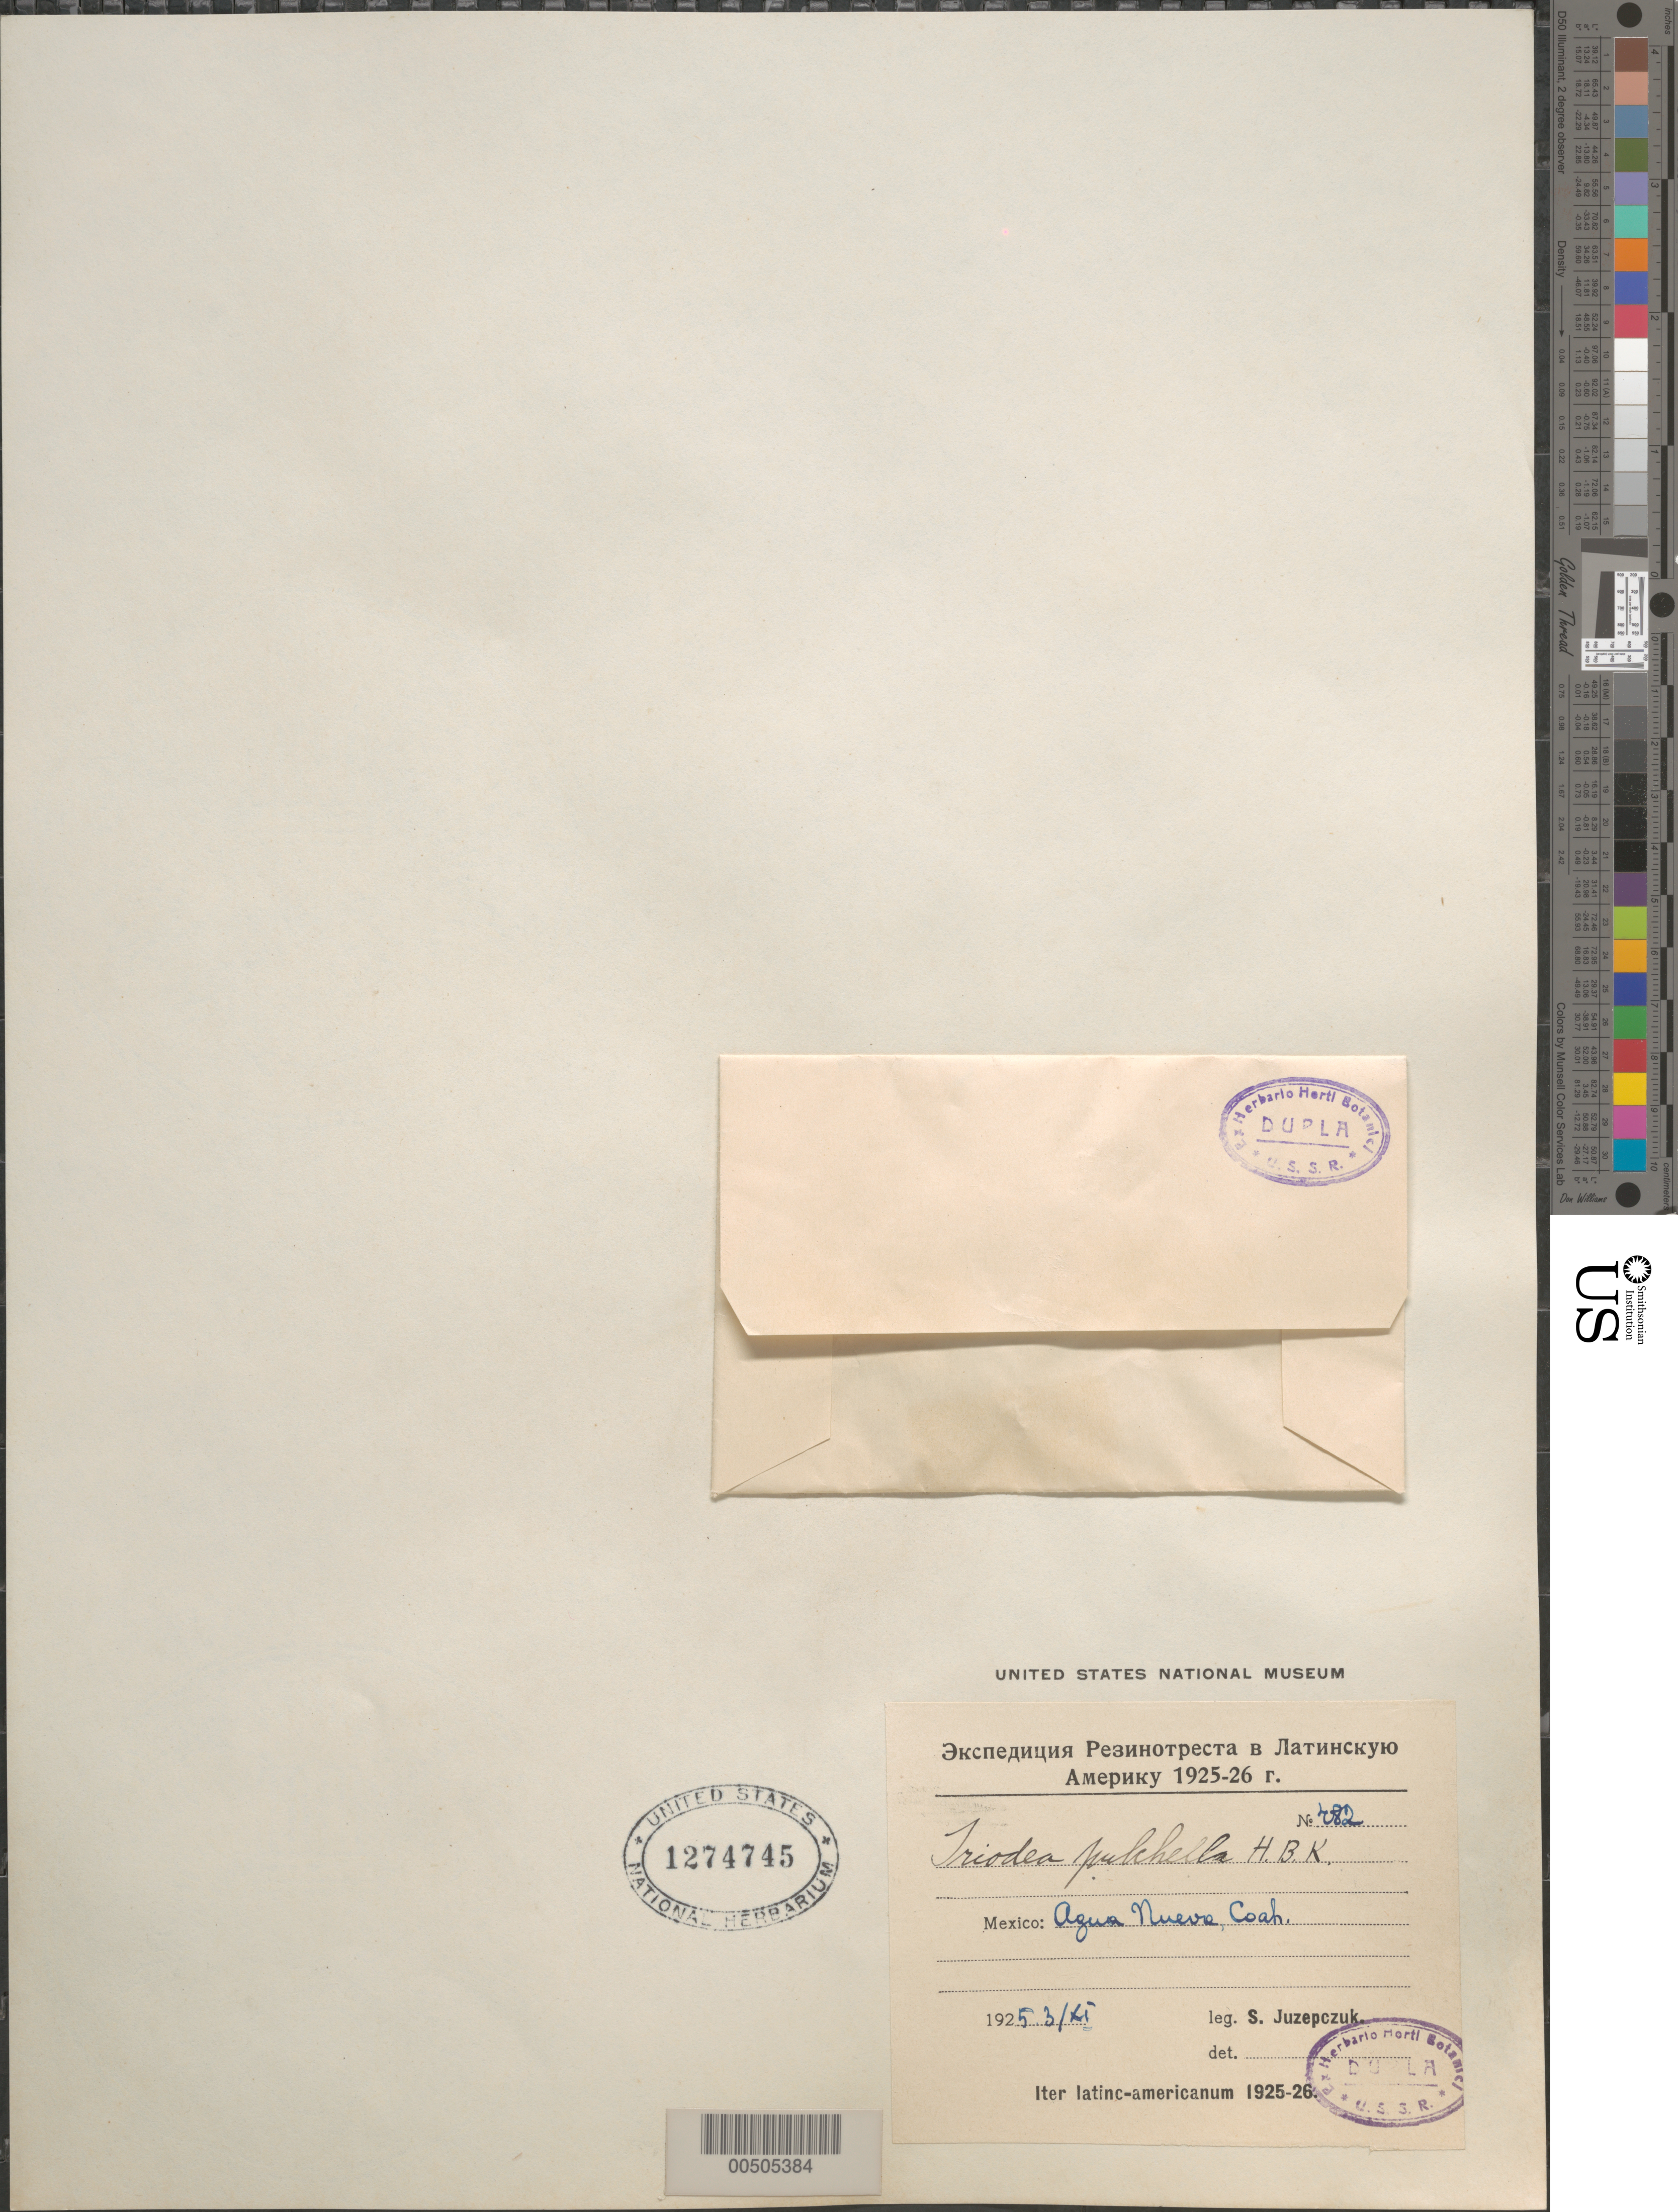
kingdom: Plantae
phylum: Tracheophyta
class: Liliopsida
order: Poales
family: Poaceae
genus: Erioneuron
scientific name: Erioneuron pulchellum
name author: (Kunth) Tateoka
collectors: S. V. Juzepczuk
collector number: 482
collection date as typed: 3 Nov 1925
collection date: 1925-11-03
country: Mexico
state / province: Coahuila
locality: Agua Nuevo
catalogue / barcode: US 1274745